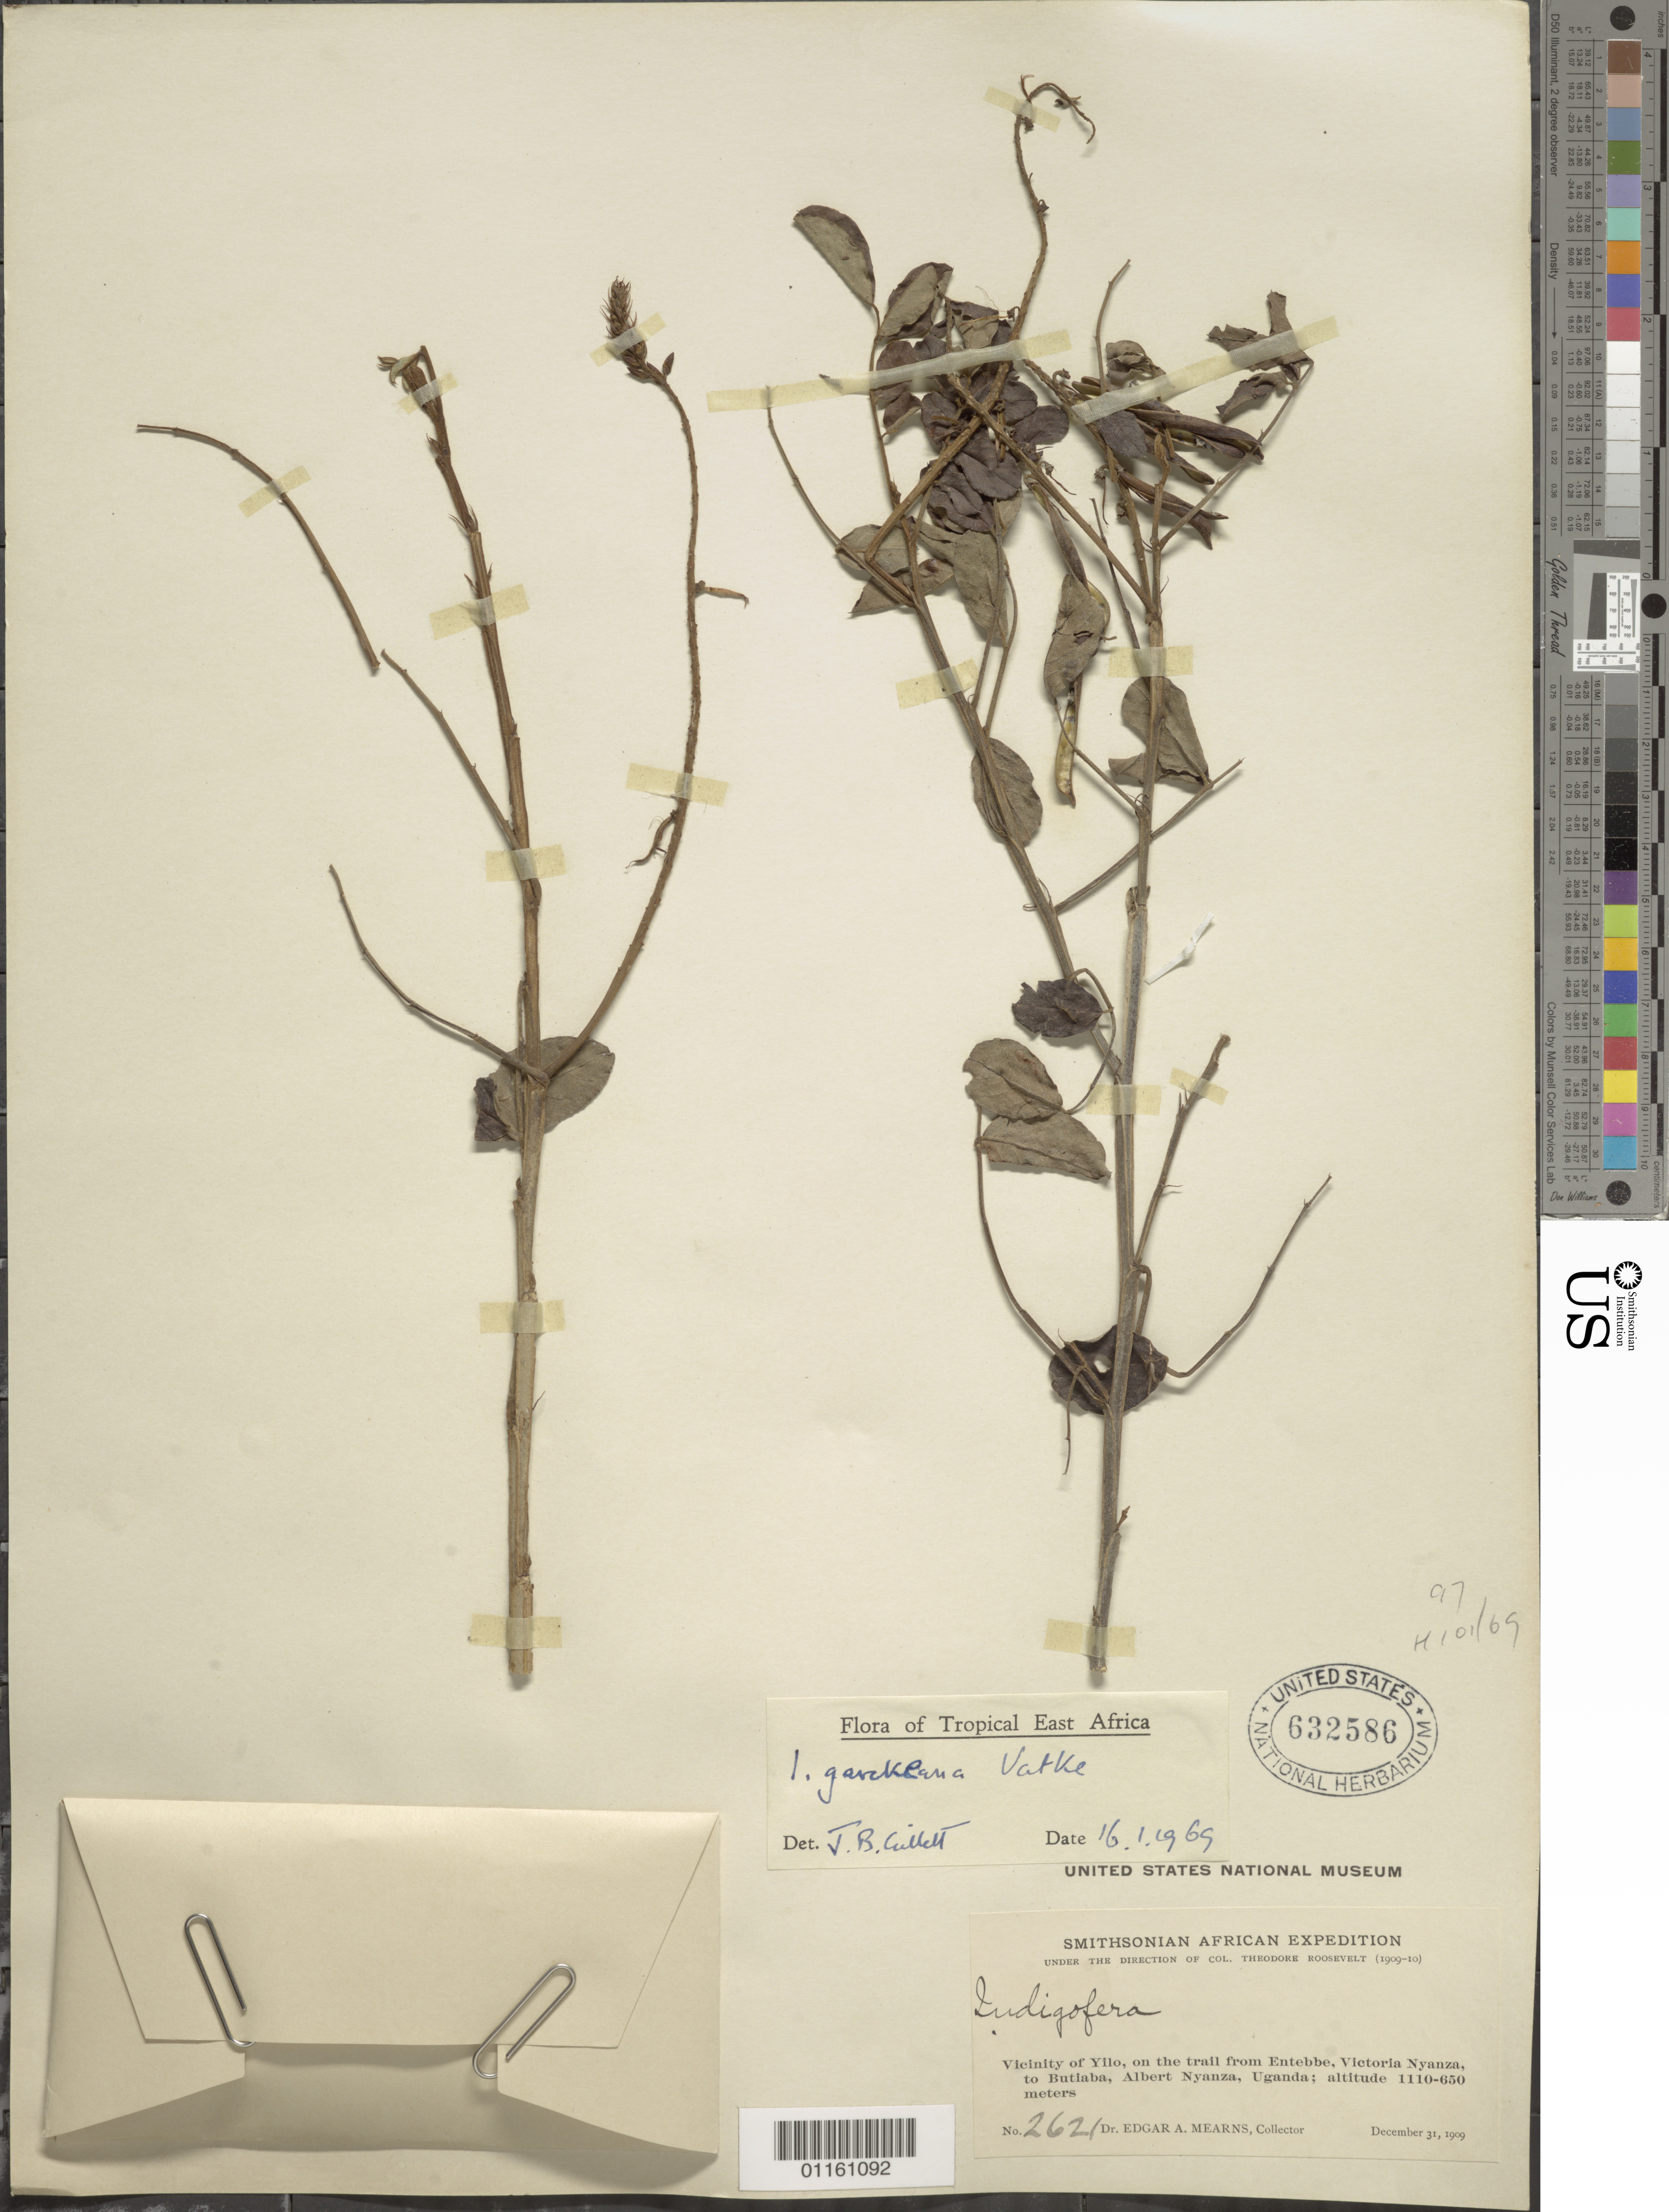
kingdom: Plantae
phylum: Tracheophyta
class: Magnoliopsida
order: Fabales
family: Fabaceae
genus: Indigofera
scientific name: Indigofera garckeana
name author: Vatke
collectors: E. A. Mearns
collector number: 2621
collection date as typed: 31 Dec 1909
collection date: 1909-12-31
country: Uganda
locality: Vicinity of Yilo, on the trail from Entebbe, Victoria Nyanza, to Butiaba, Albert Nyanza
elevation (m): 1110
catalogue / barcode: US 632586